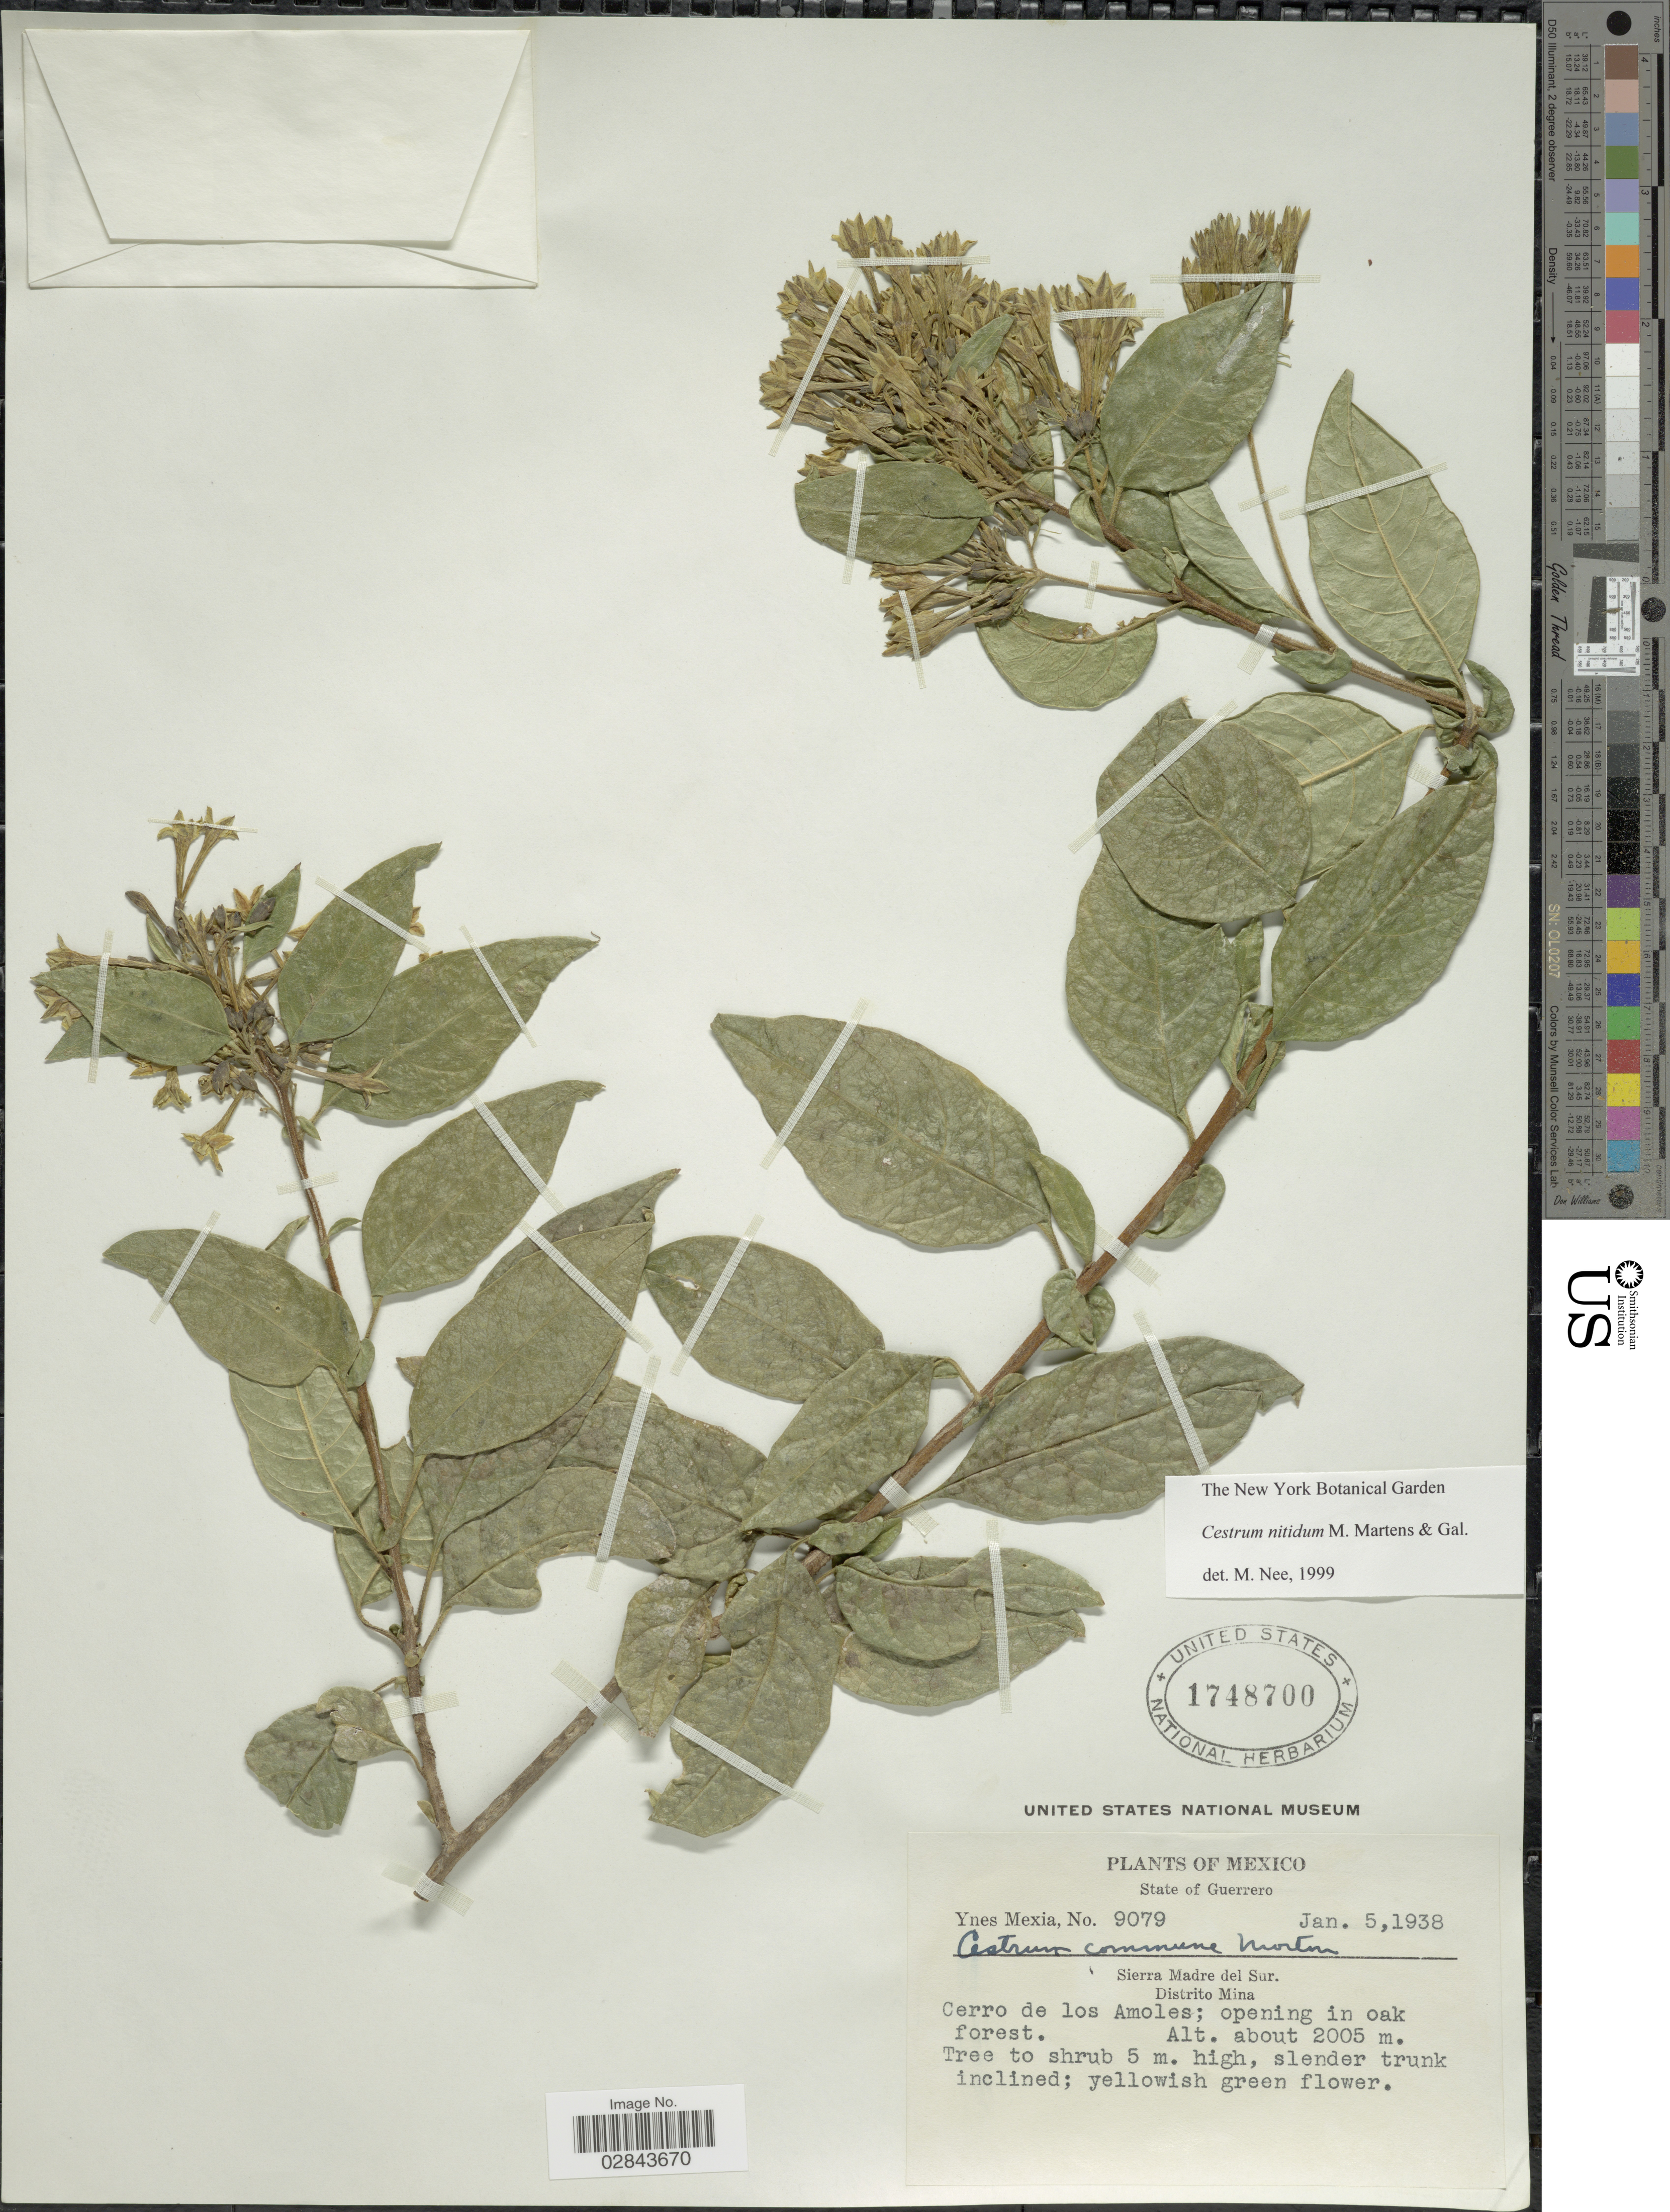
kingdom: Plantae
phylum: Tracheophyta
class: Magnoliopsida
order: Solanales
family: Solanaceae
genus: Cestrum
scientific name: Cestrum nitidum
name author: M. Martens & Galeotti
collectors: Y. Mexia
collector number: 9079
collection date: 1938-01-05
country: Mexico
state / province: Guerrero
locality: Sierra Madre del Sur, Distrito Mina, Cerro de los Amoles.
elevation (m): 2005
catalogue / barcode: US 1748700